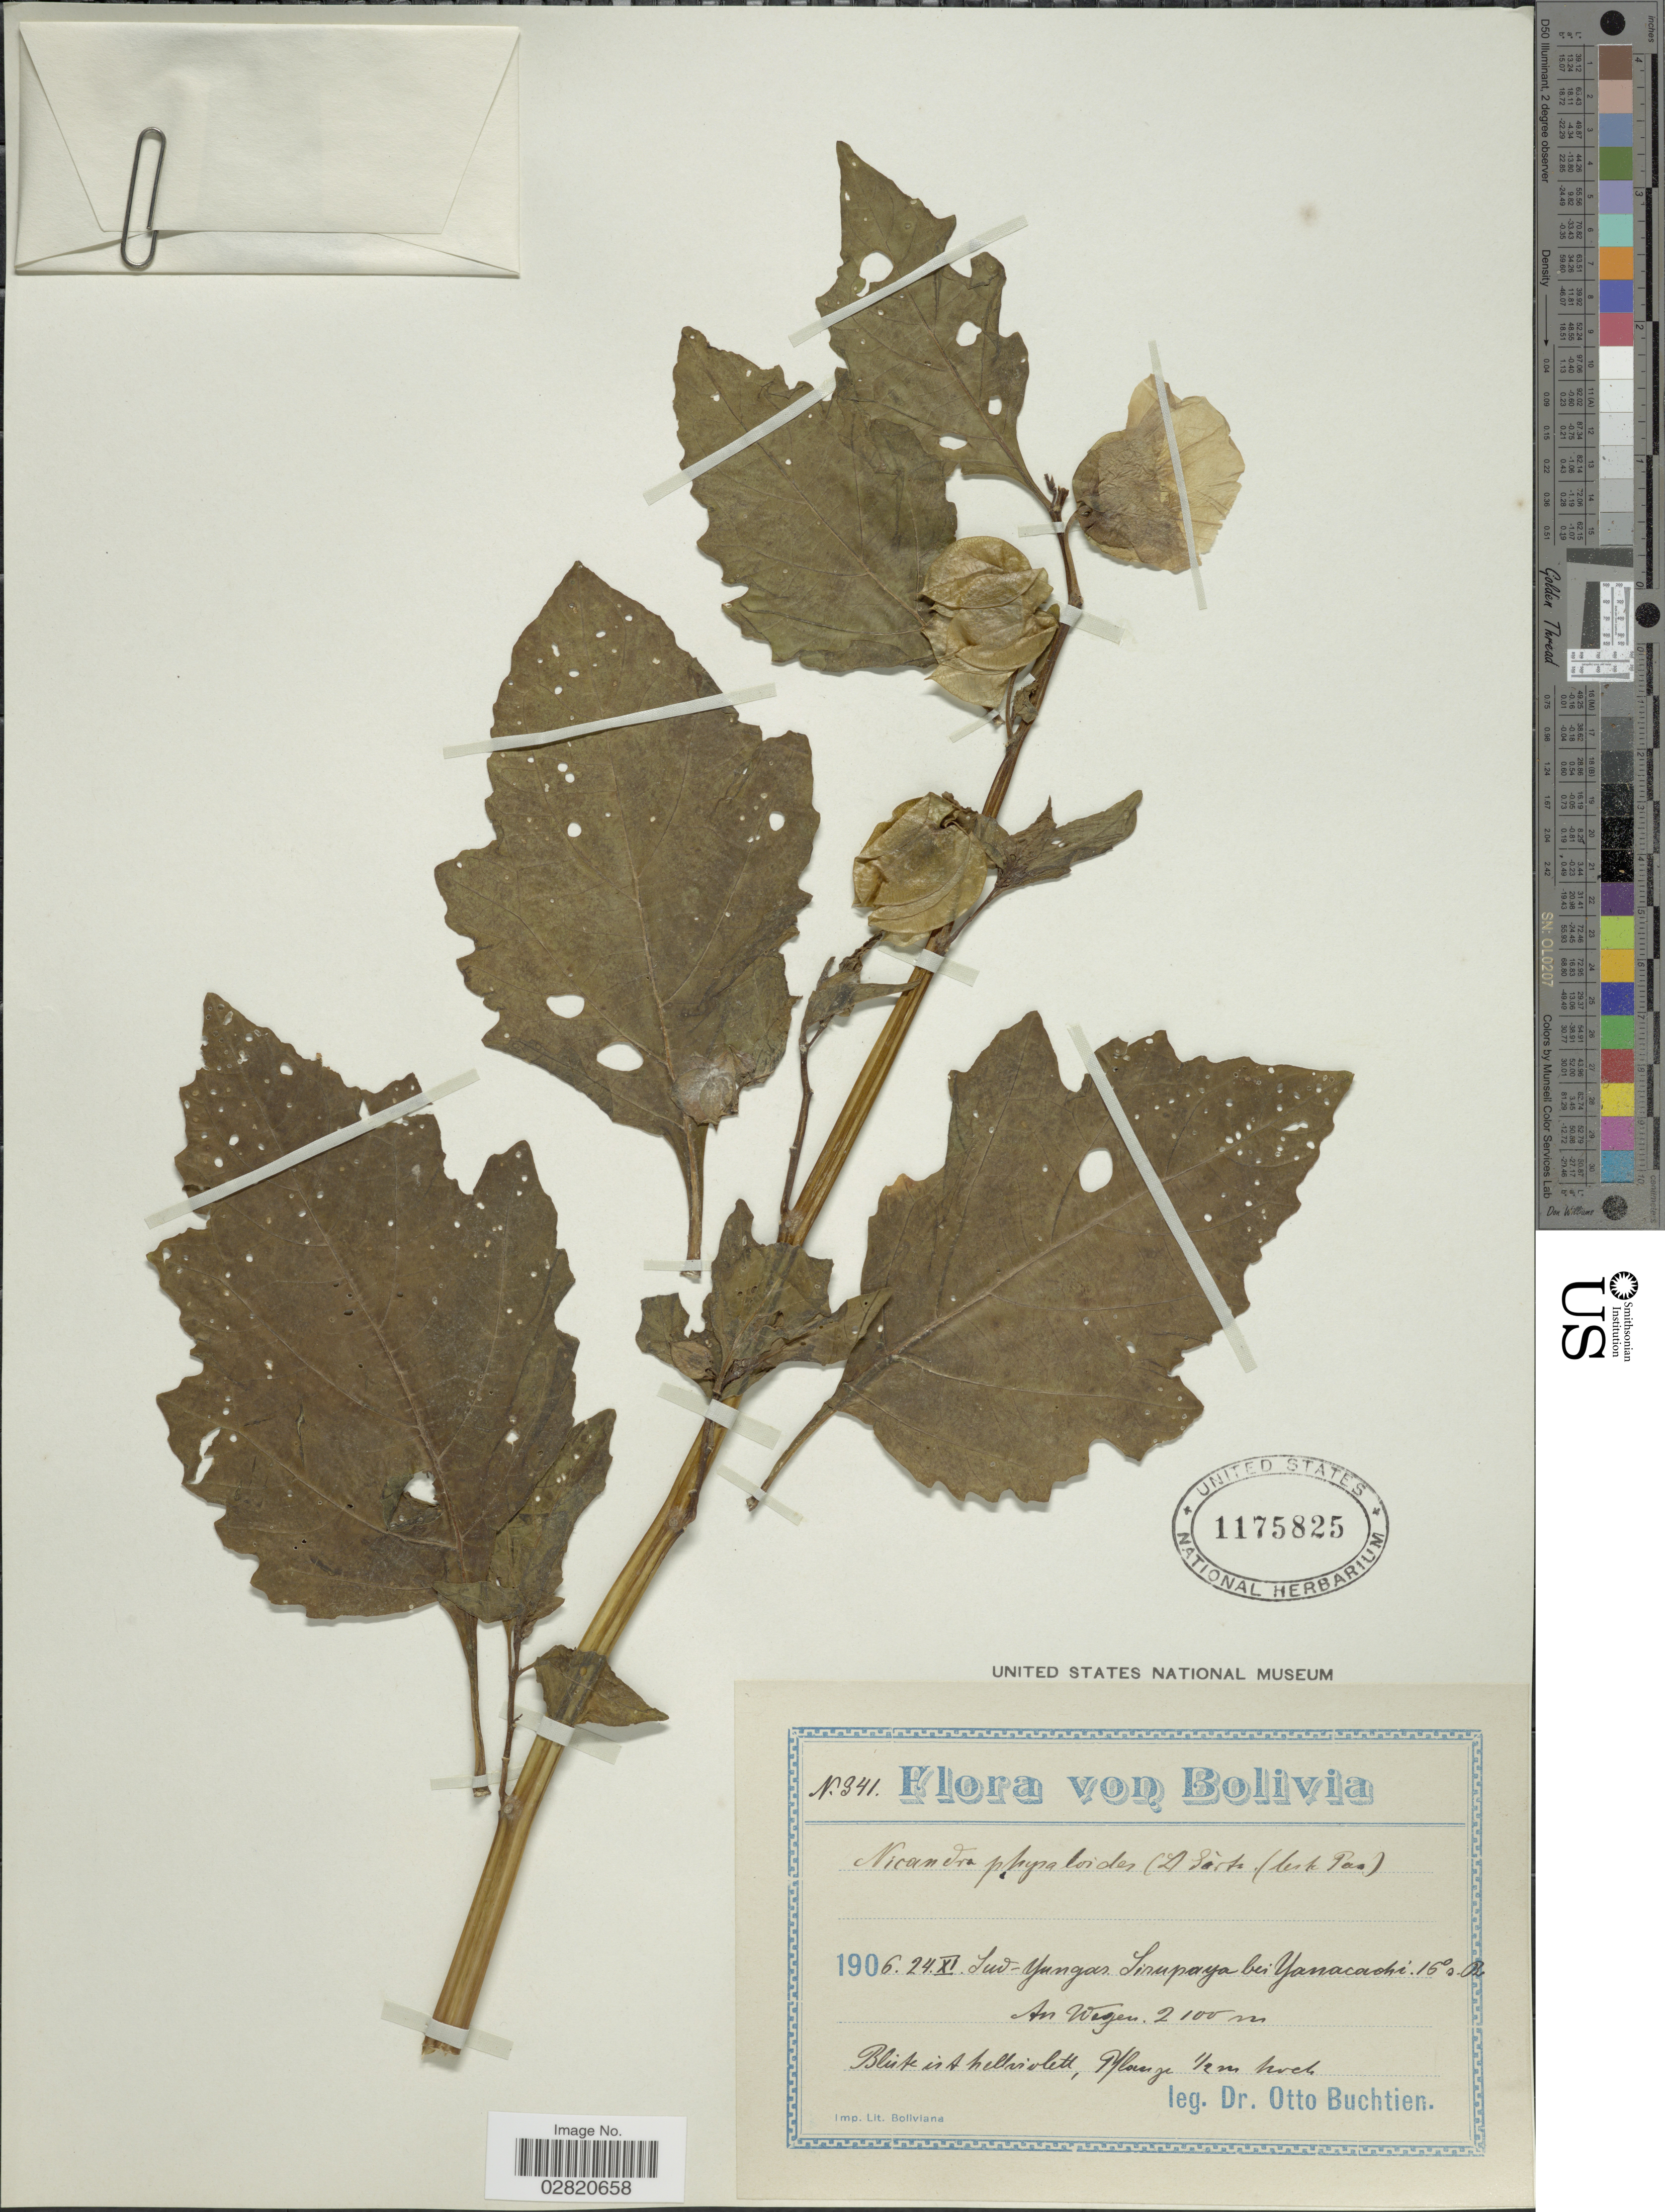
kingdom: Plantae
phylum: Tracheophyta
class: Magnoliopsida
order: Solanales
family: Solanaceae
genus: Nicandra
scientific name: Nicandra physalodes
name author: (L.) Gaertn.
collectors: O. Buchtien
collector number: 341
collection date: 1906-11-24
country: Bolivia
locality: Sud-Yungas. Sirupaya bei Yanacachi 150176 Br. An Wagen.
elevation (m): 2100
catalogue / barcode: US 1175825